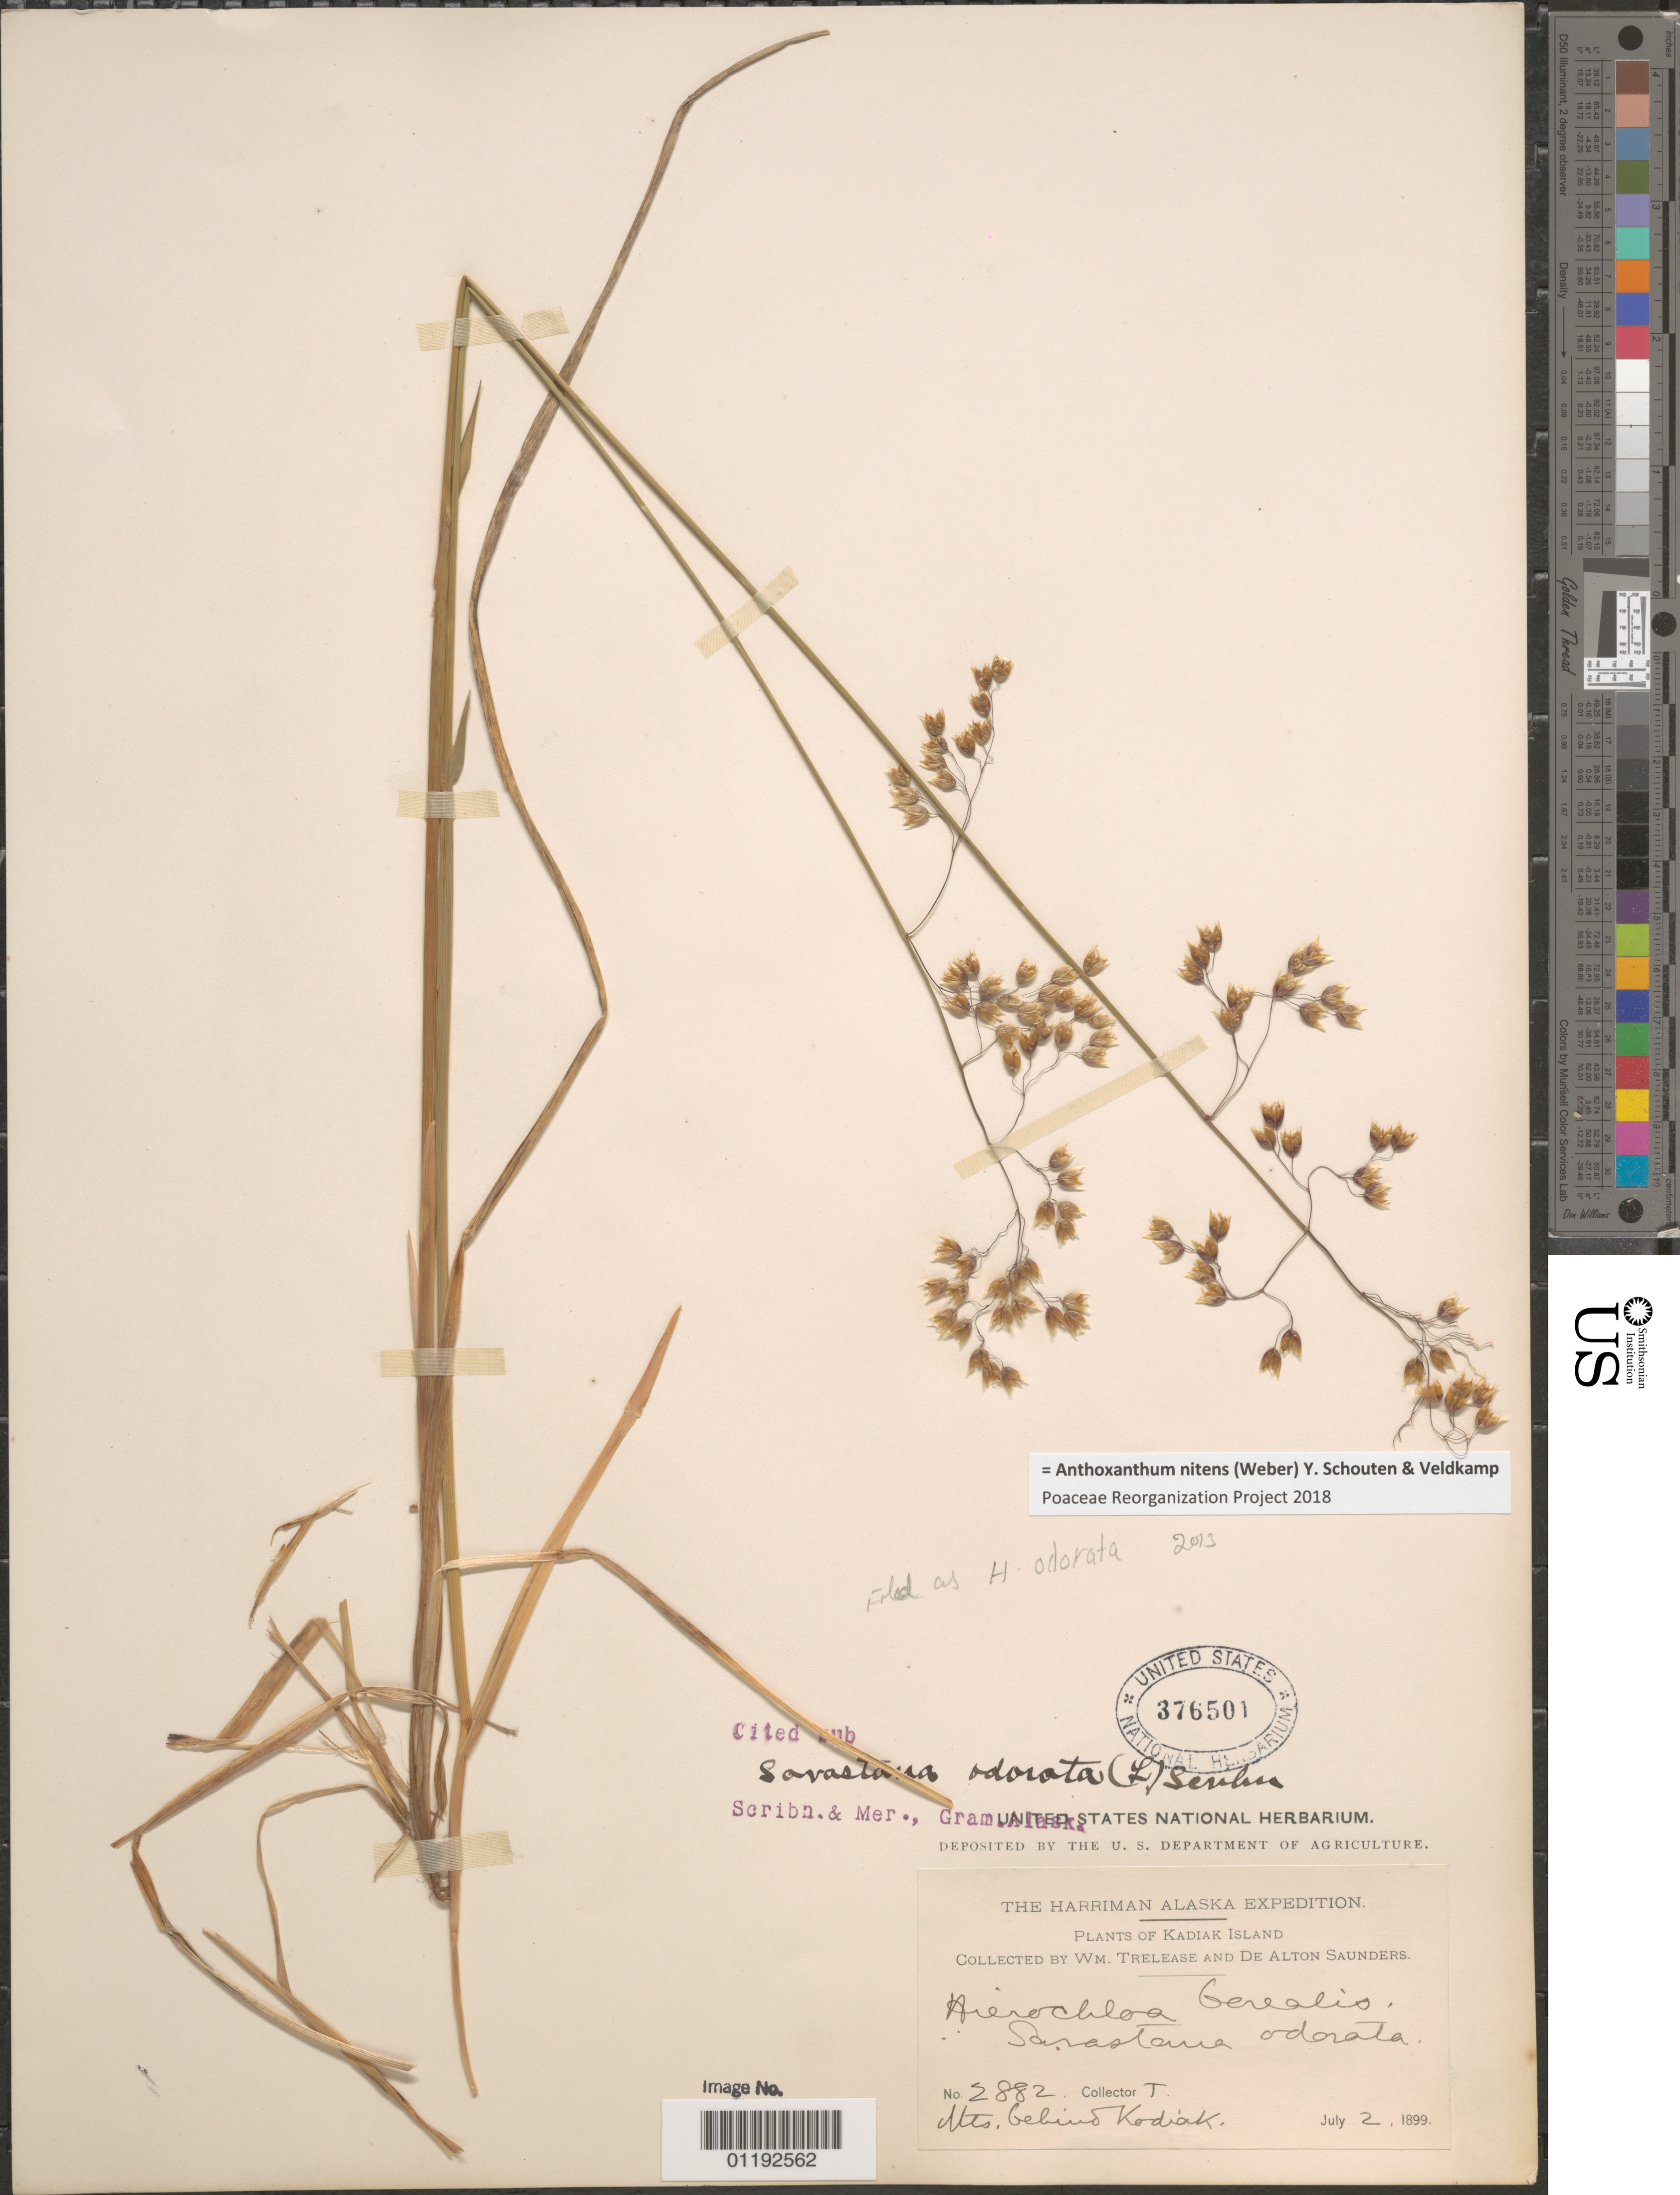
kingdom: Plantae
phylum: Tracheophyta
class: Liliopsida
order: Poales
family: Poaceae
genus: Anthoxanthum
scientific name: Anthoxanthum nitens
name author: (G.H. Weber) R.T.A. Schouten & Veldkamp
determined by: Poaceae Reorganization Project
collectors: W. Trelease & D. Saunders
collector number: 2882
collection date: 1899-07-02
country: United States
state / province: Alaska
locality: Kadiak Island, Mts. behind Kadiak.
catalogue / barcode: US 376501